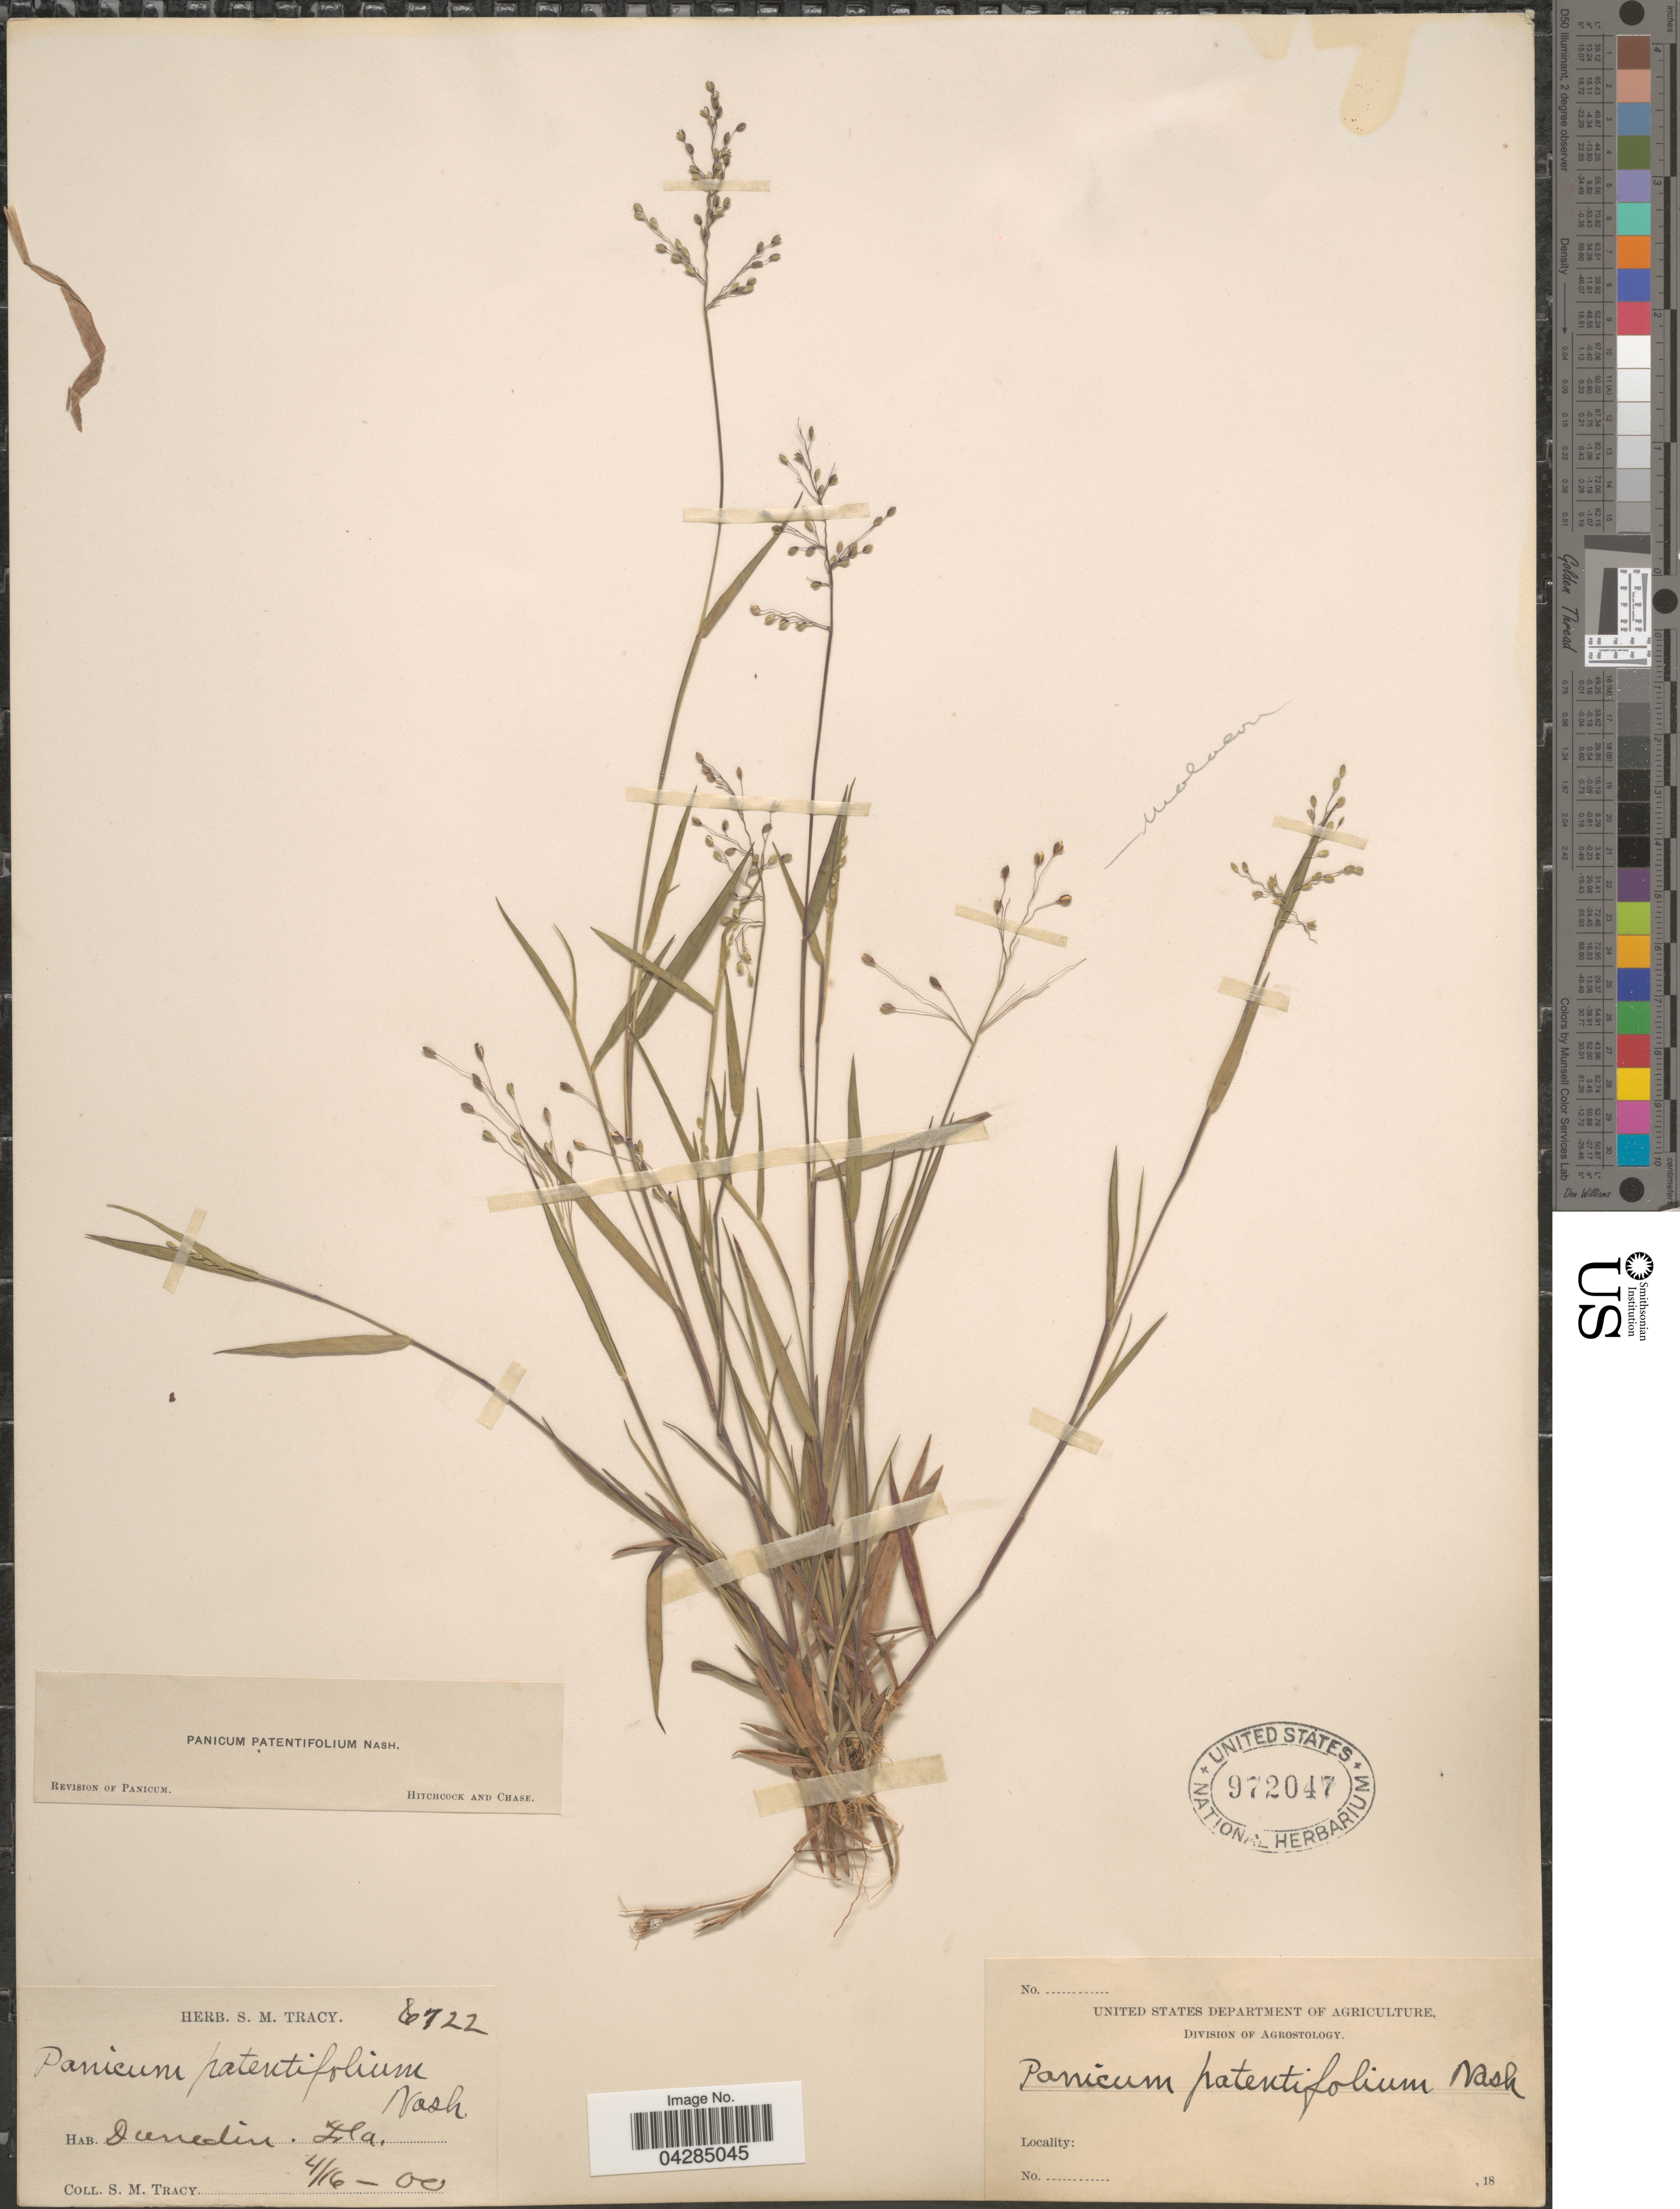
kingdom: Plantae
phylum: Tracheophyta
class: Liliopsida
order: Poales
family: Poaceae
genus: Dichanthelium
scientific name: Dichanthelium portoricense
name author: (Desv. ex Ham.) B.F. Hansen & Wunderlin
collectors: S. M. Tracy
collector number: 6722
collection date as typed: Transcribed d/m/y: 16/4/0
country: United States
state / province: Florida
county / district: Pinellas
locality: Dunedin.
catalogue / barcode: US 972047